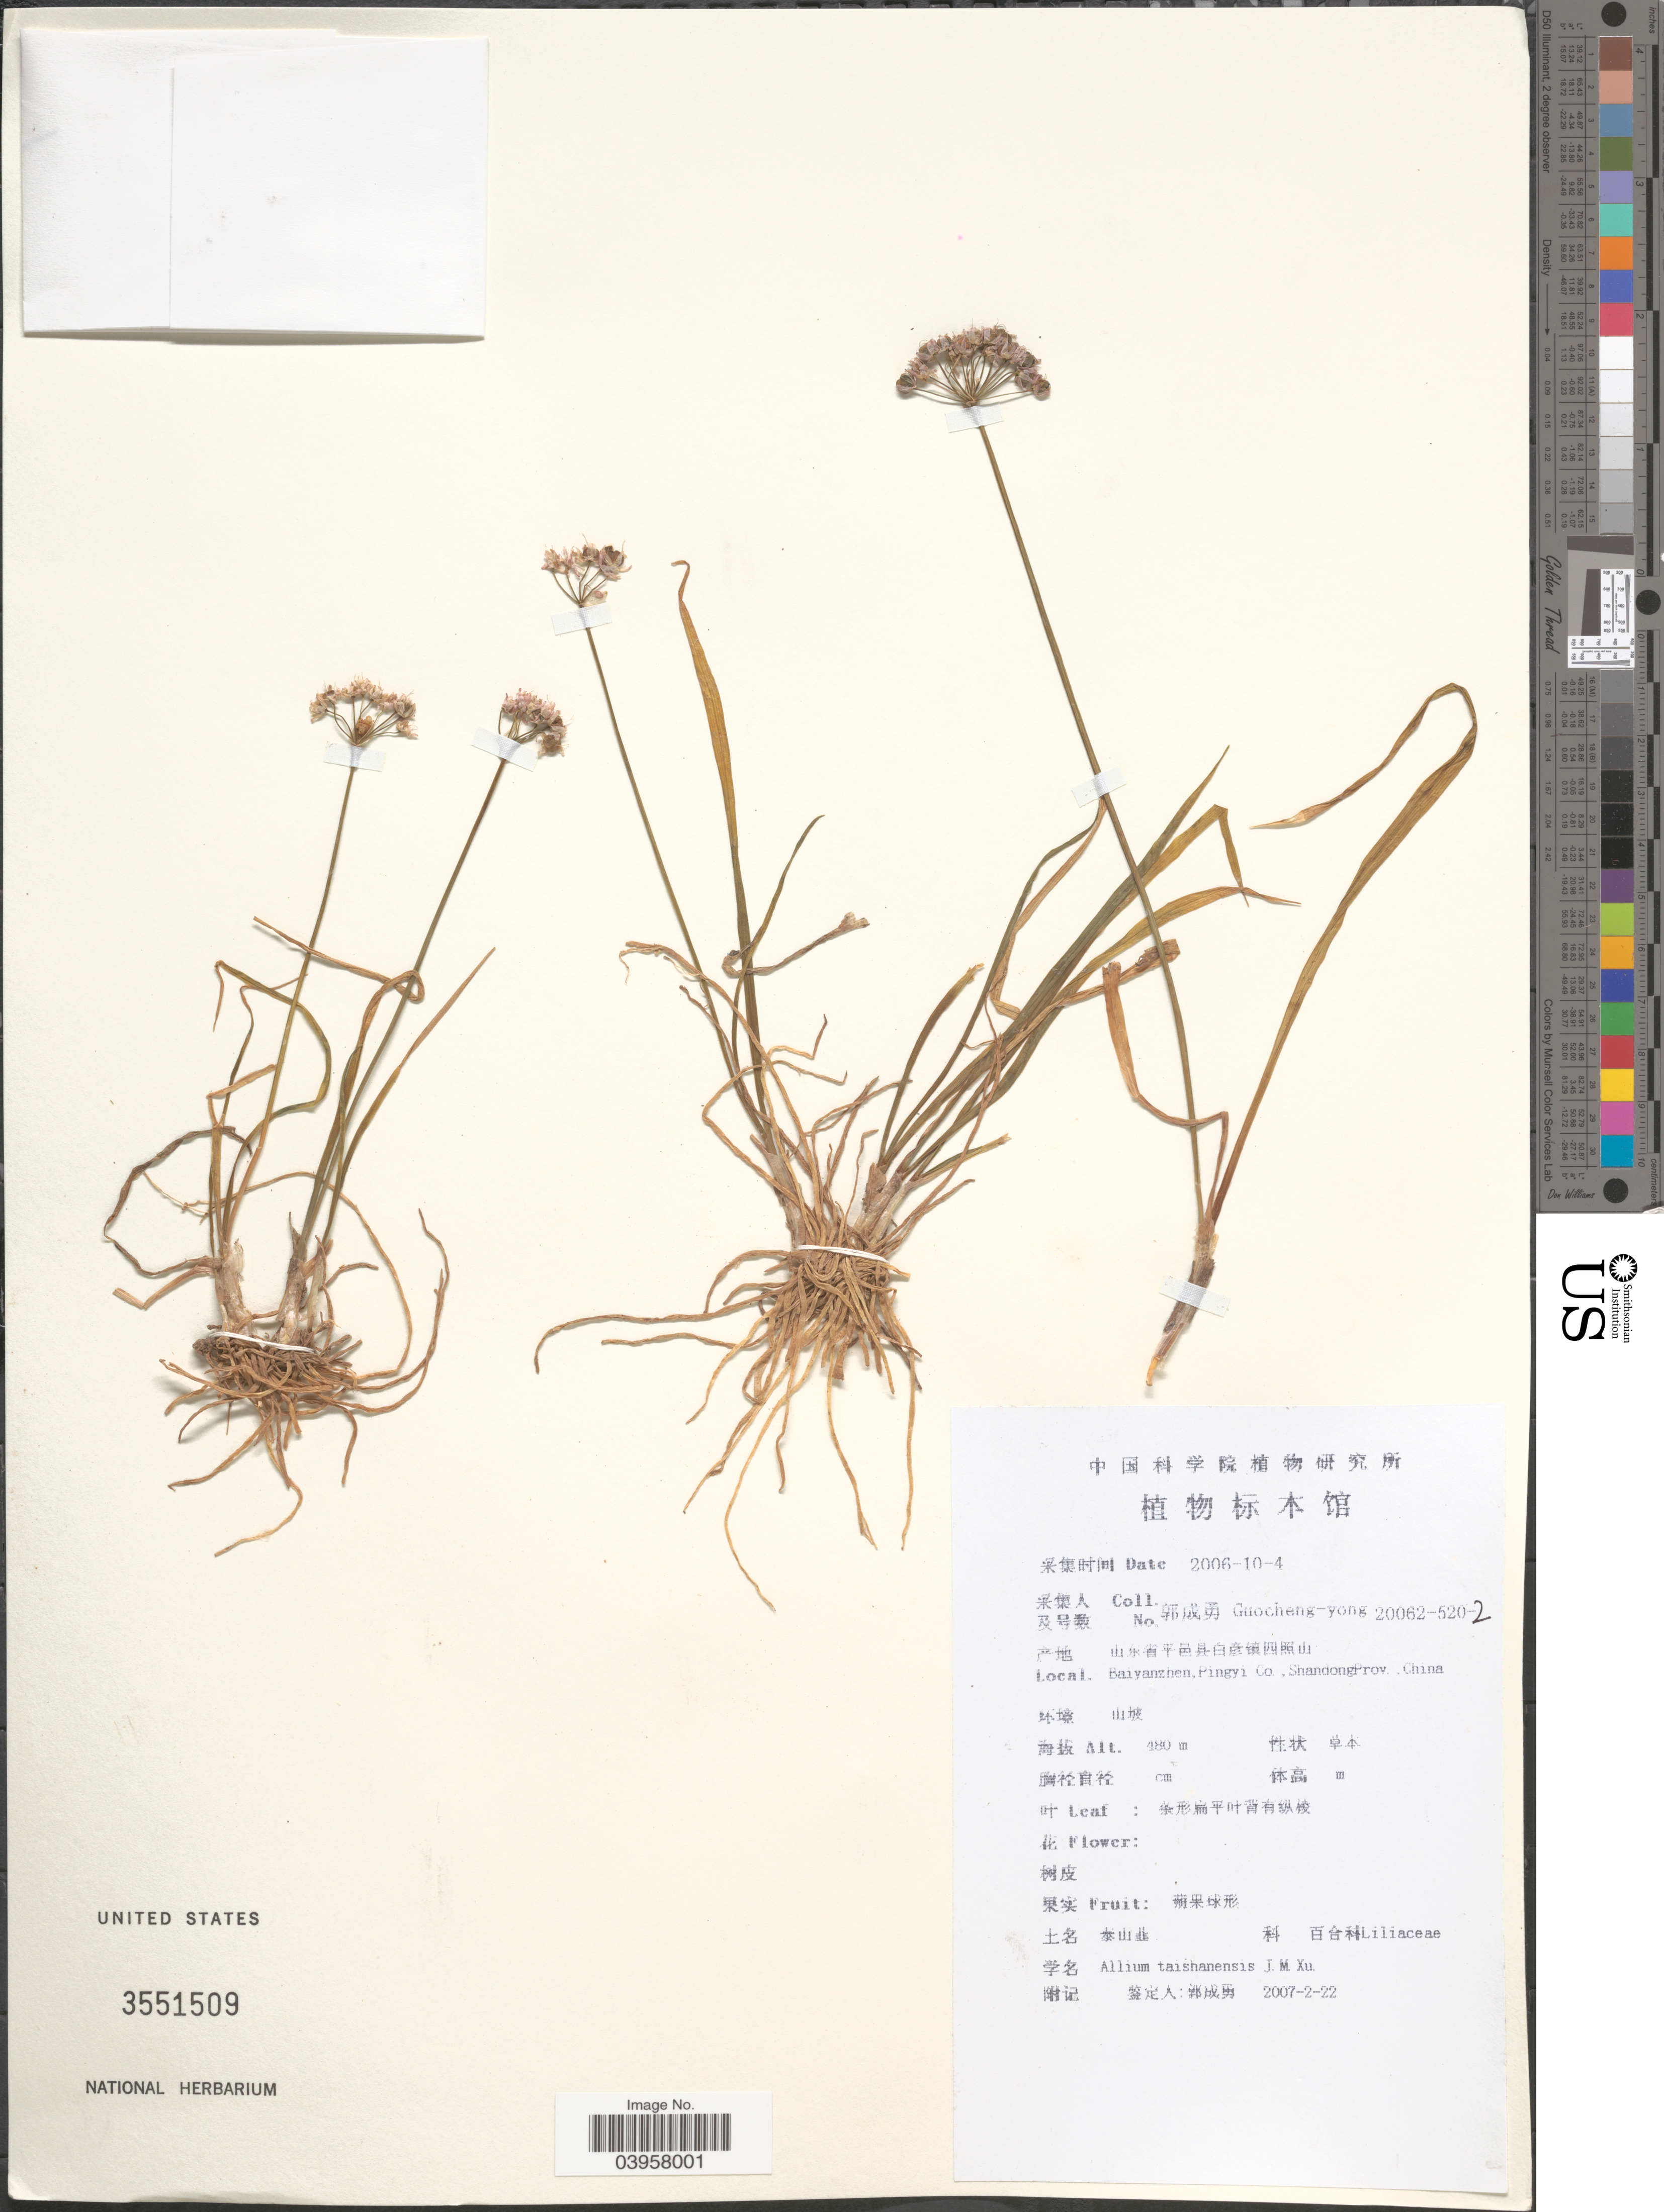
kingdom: Plantae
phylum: Tracheophyta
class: Liliopsida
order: Asparagales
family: Amaryllidaceae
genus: Allium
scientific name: Allium taishanense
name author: J.M. Xu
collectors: Guo cheng-yong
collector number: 20062-520-2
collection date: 2006-10-04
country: China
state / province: Shandong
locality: Baiyanzhen, Pingyi Co.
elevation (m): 480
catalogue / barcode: US 3551509